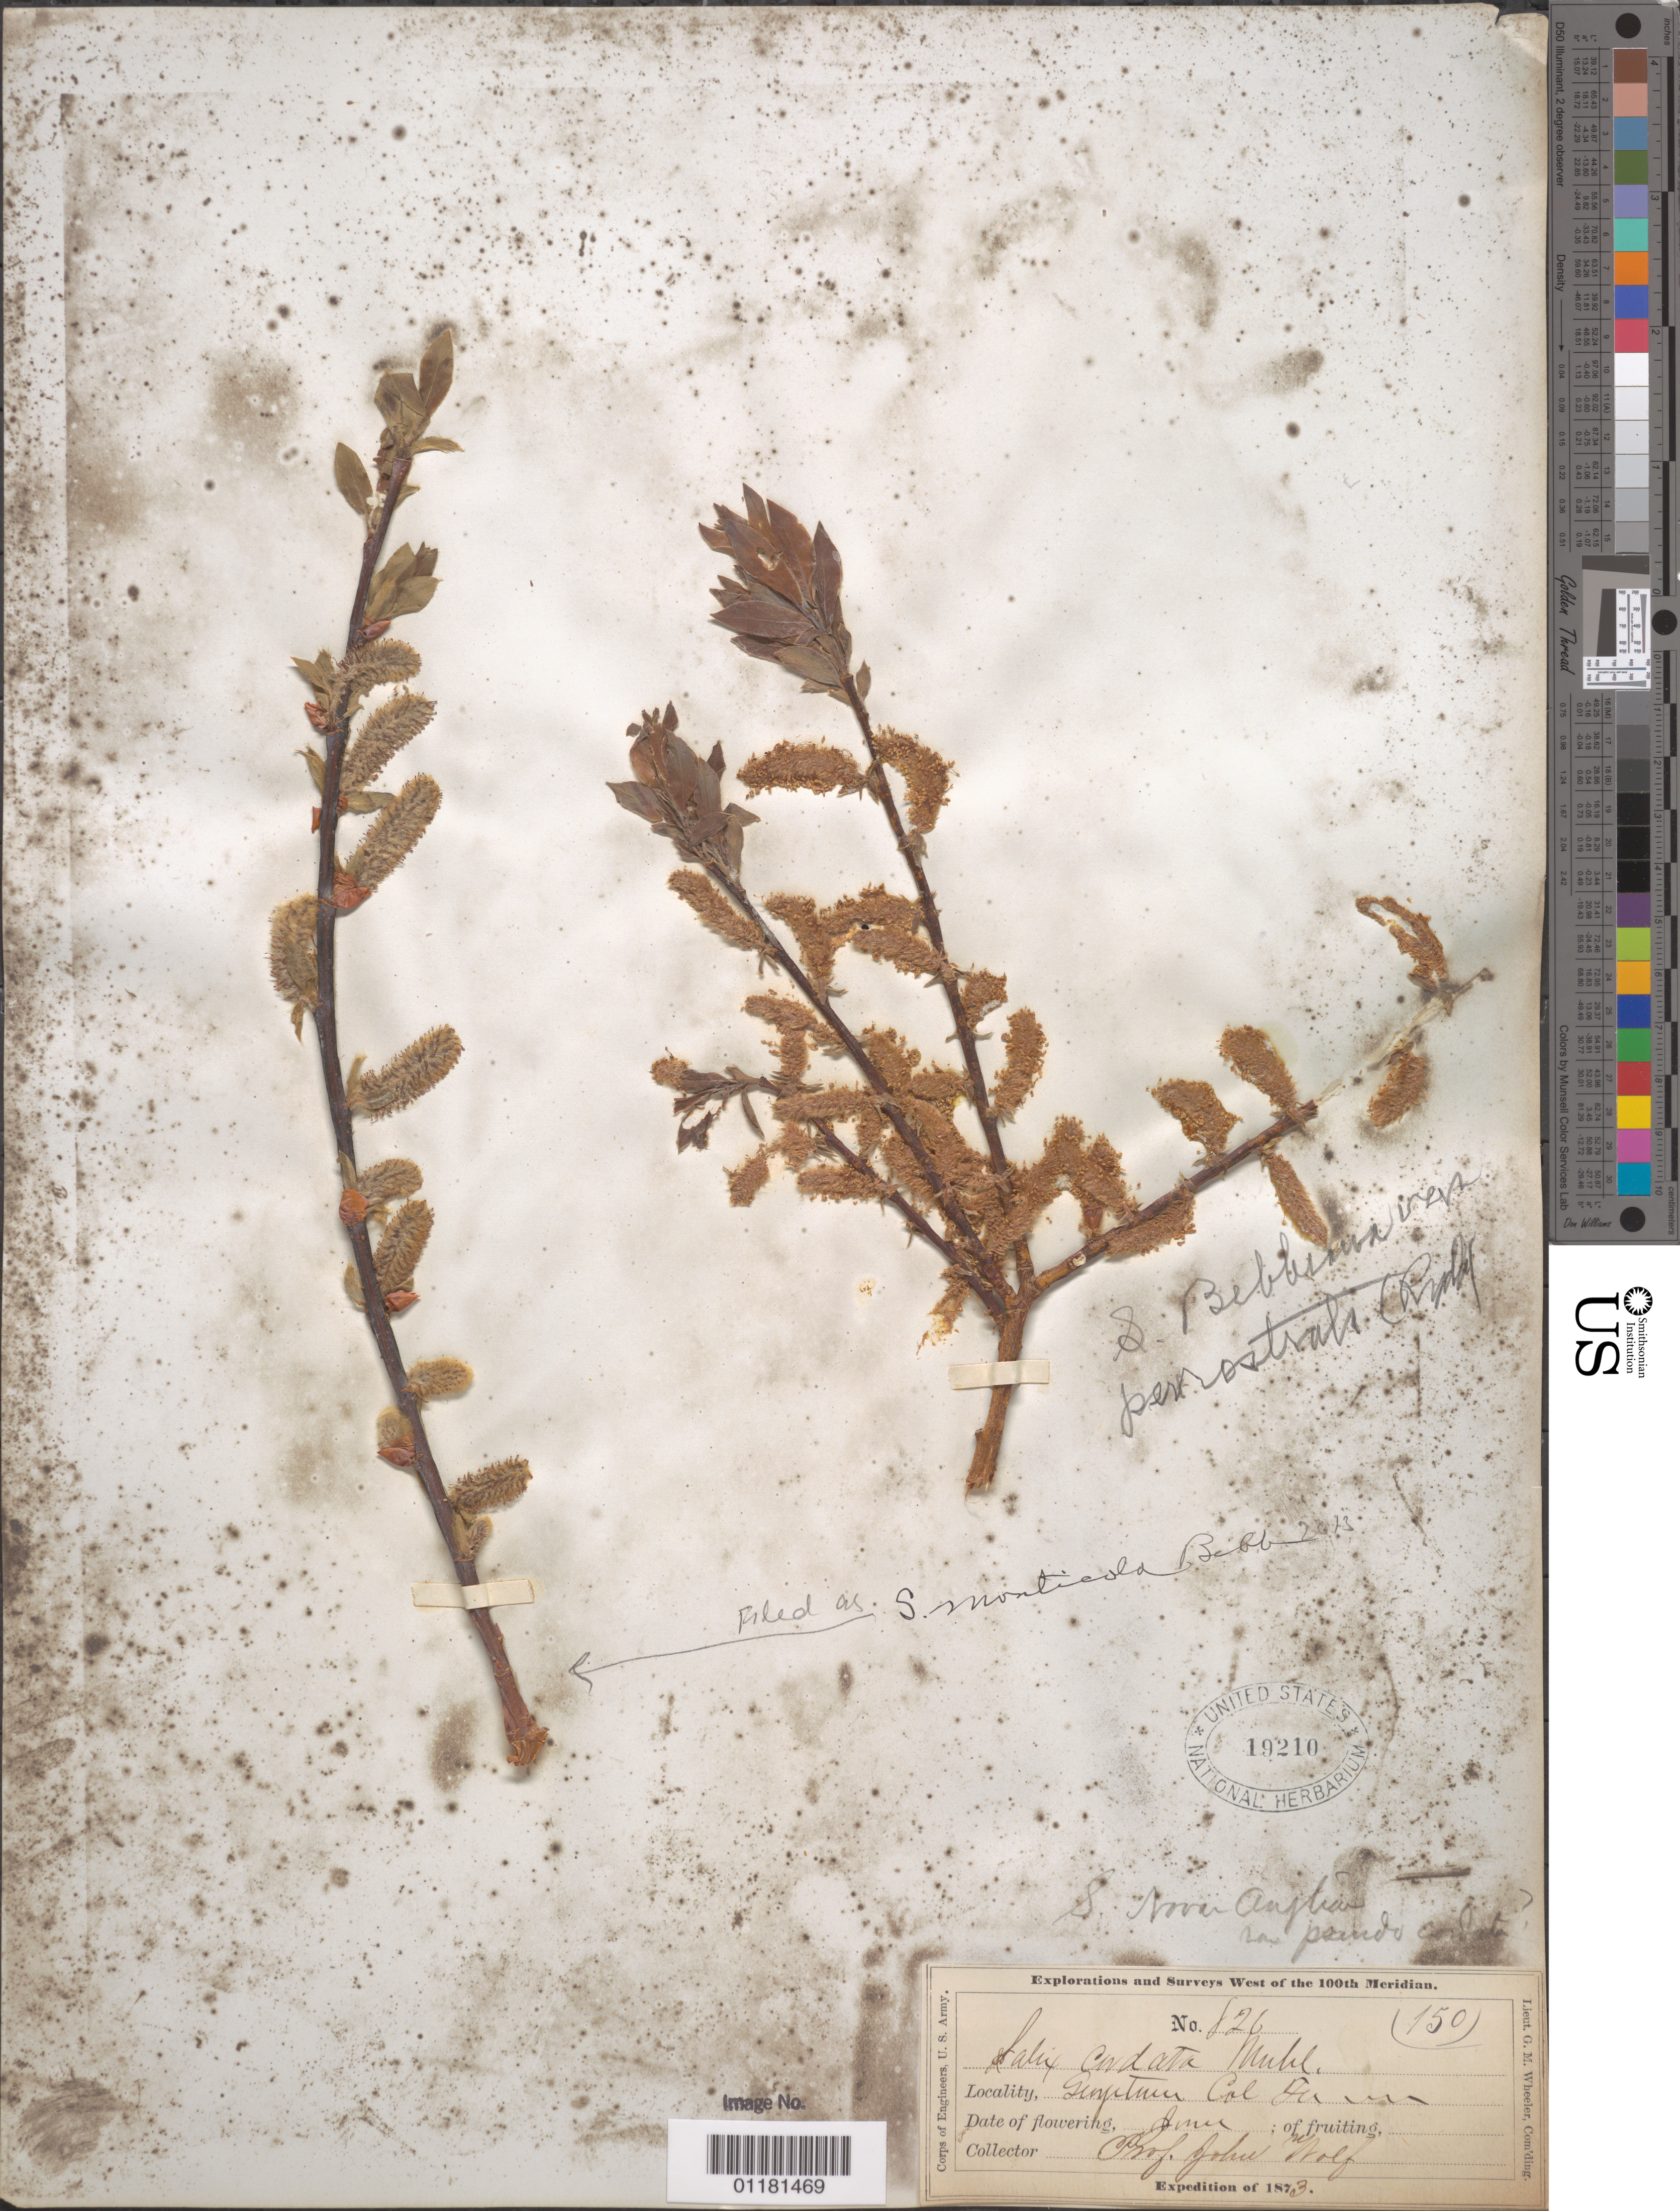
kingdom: Plantae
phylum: Tracheophyta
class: Magnoliopsida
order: Malpighiales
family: Salicaceae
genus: Salix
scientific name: Salix monticola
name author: Bebb.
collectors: J. Wolf & J. T. Rothrock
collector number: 826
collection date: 1873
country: United States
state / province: Colorado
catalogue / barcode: US 19210